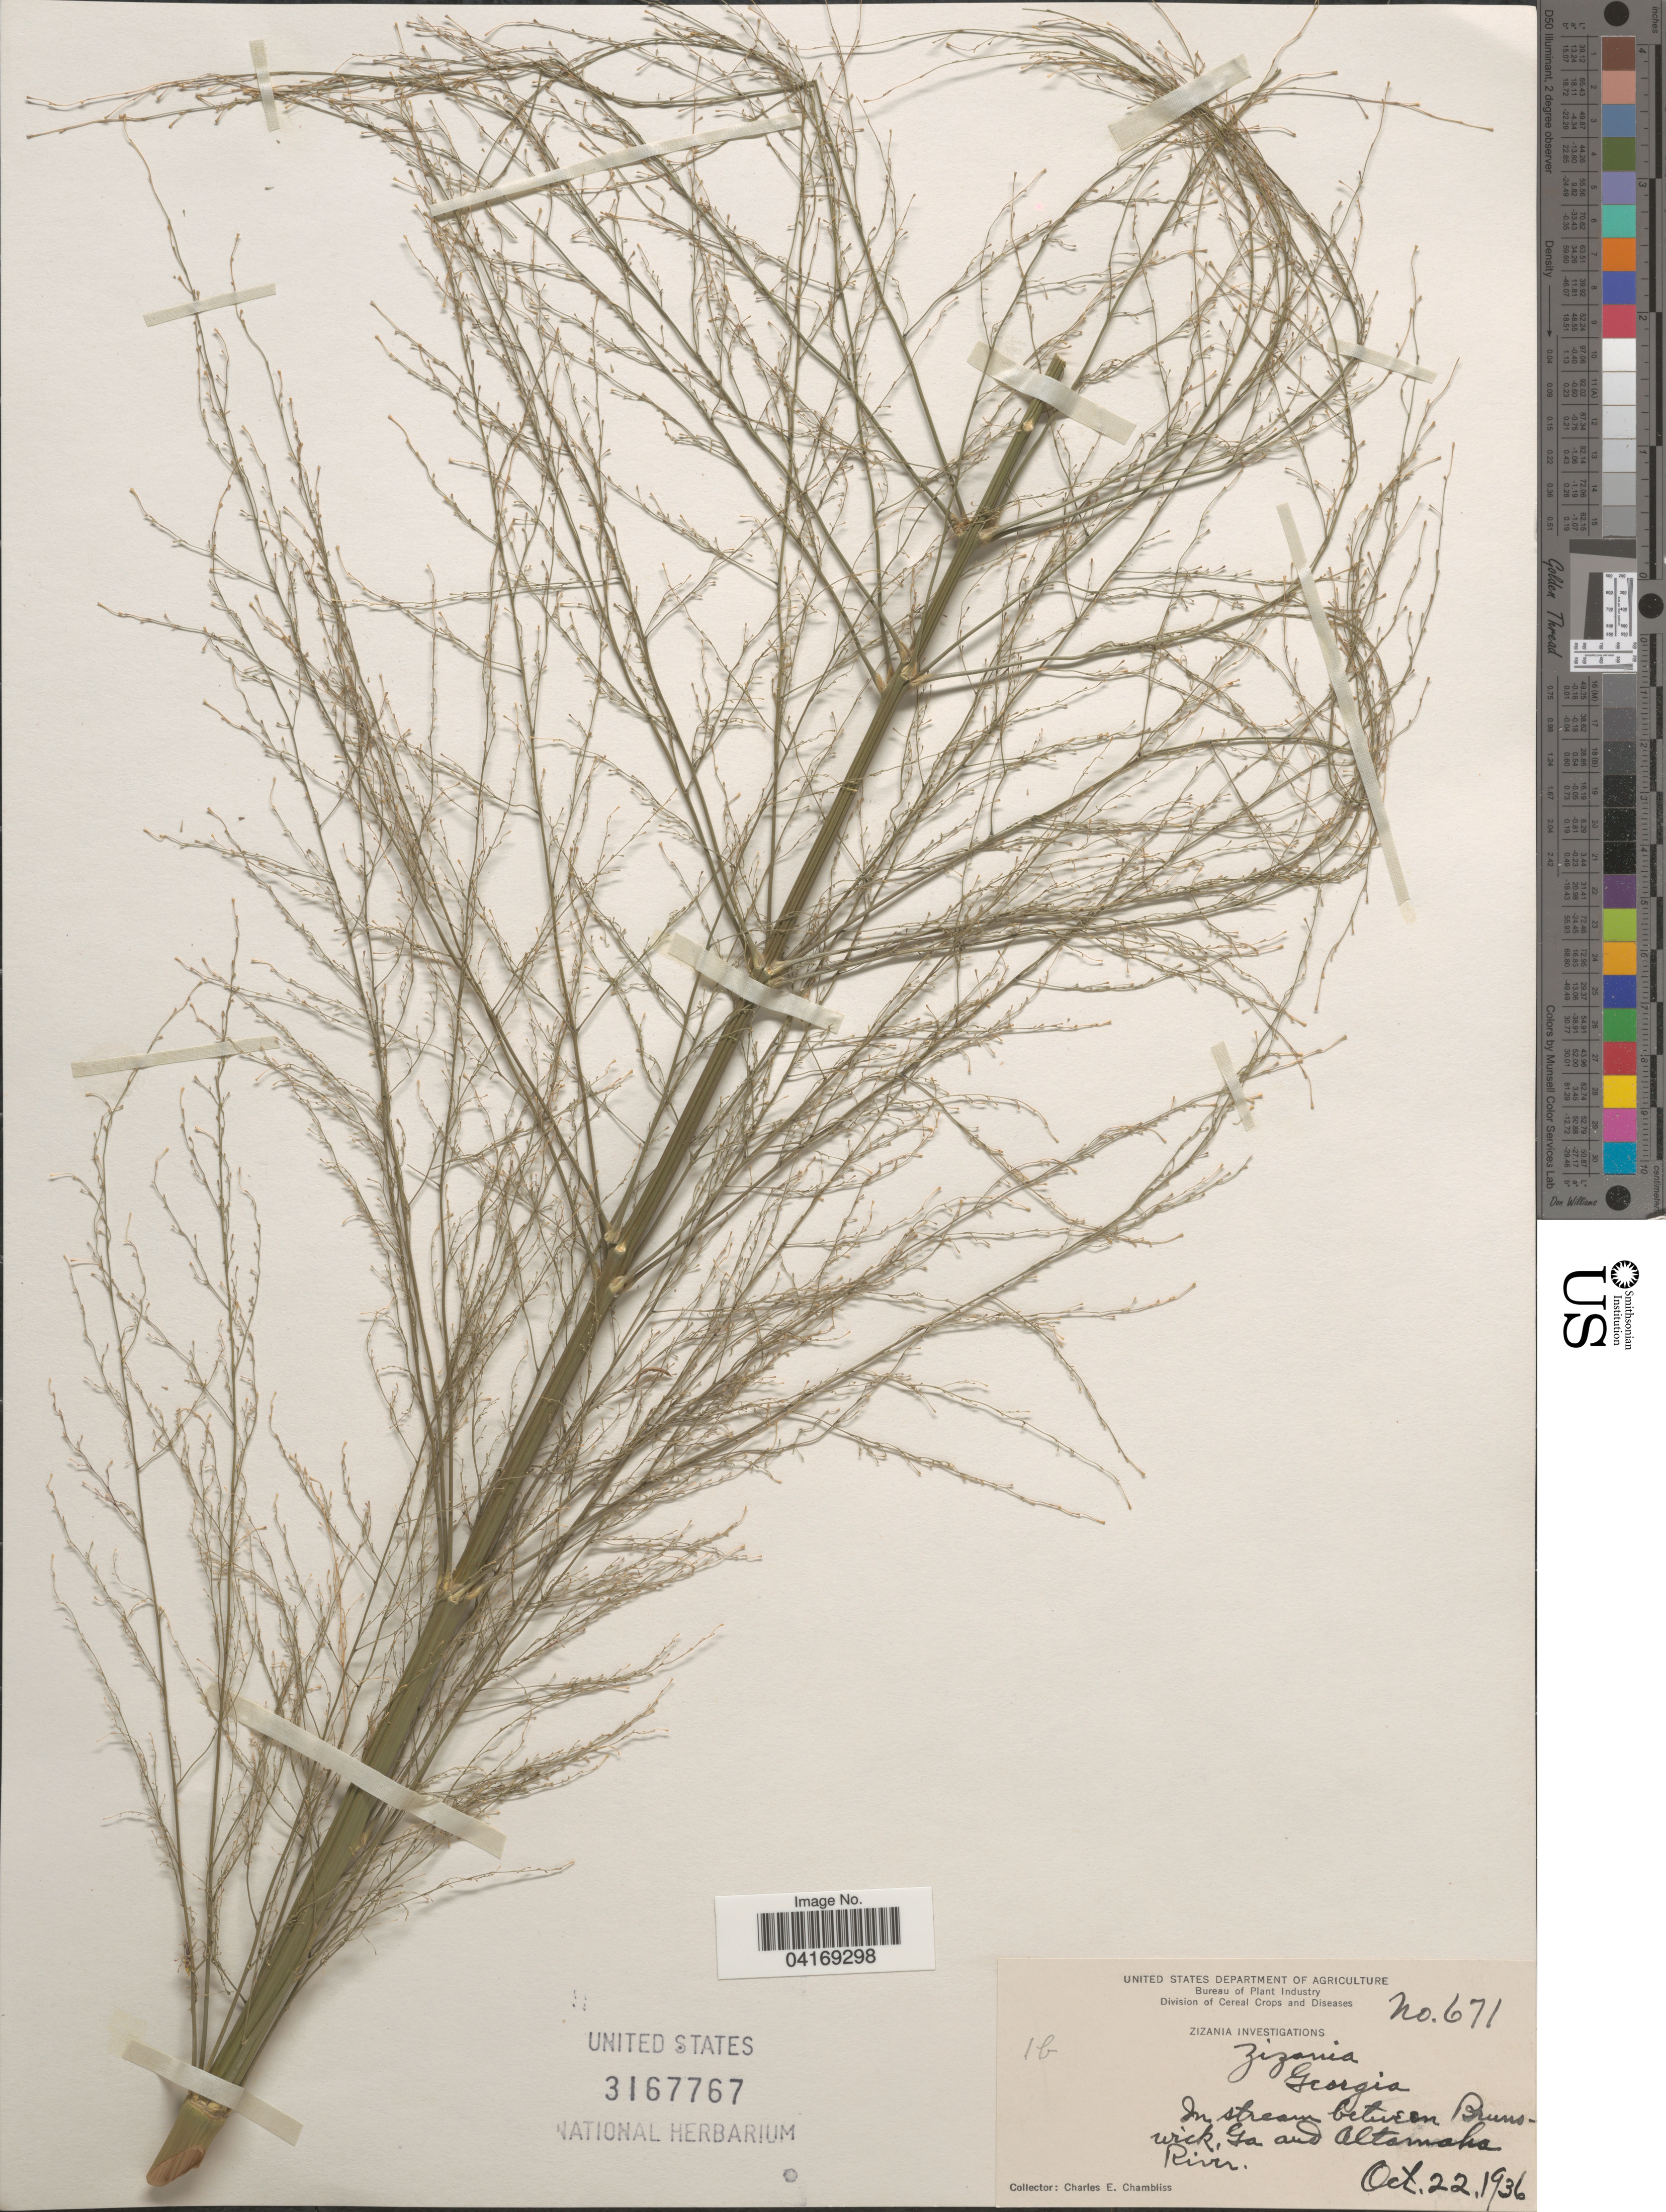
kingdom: Plantae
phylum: Tracheophyta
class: Liliopsida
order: Poales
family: Poaceae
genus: Zizania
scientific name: Zizania sp.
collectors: C. Chambliss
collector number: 671/1b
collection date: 1936-10-22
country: United States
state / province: Georgia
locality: On stream between Brunswick and Altamaha River.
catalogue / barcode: US 3167767